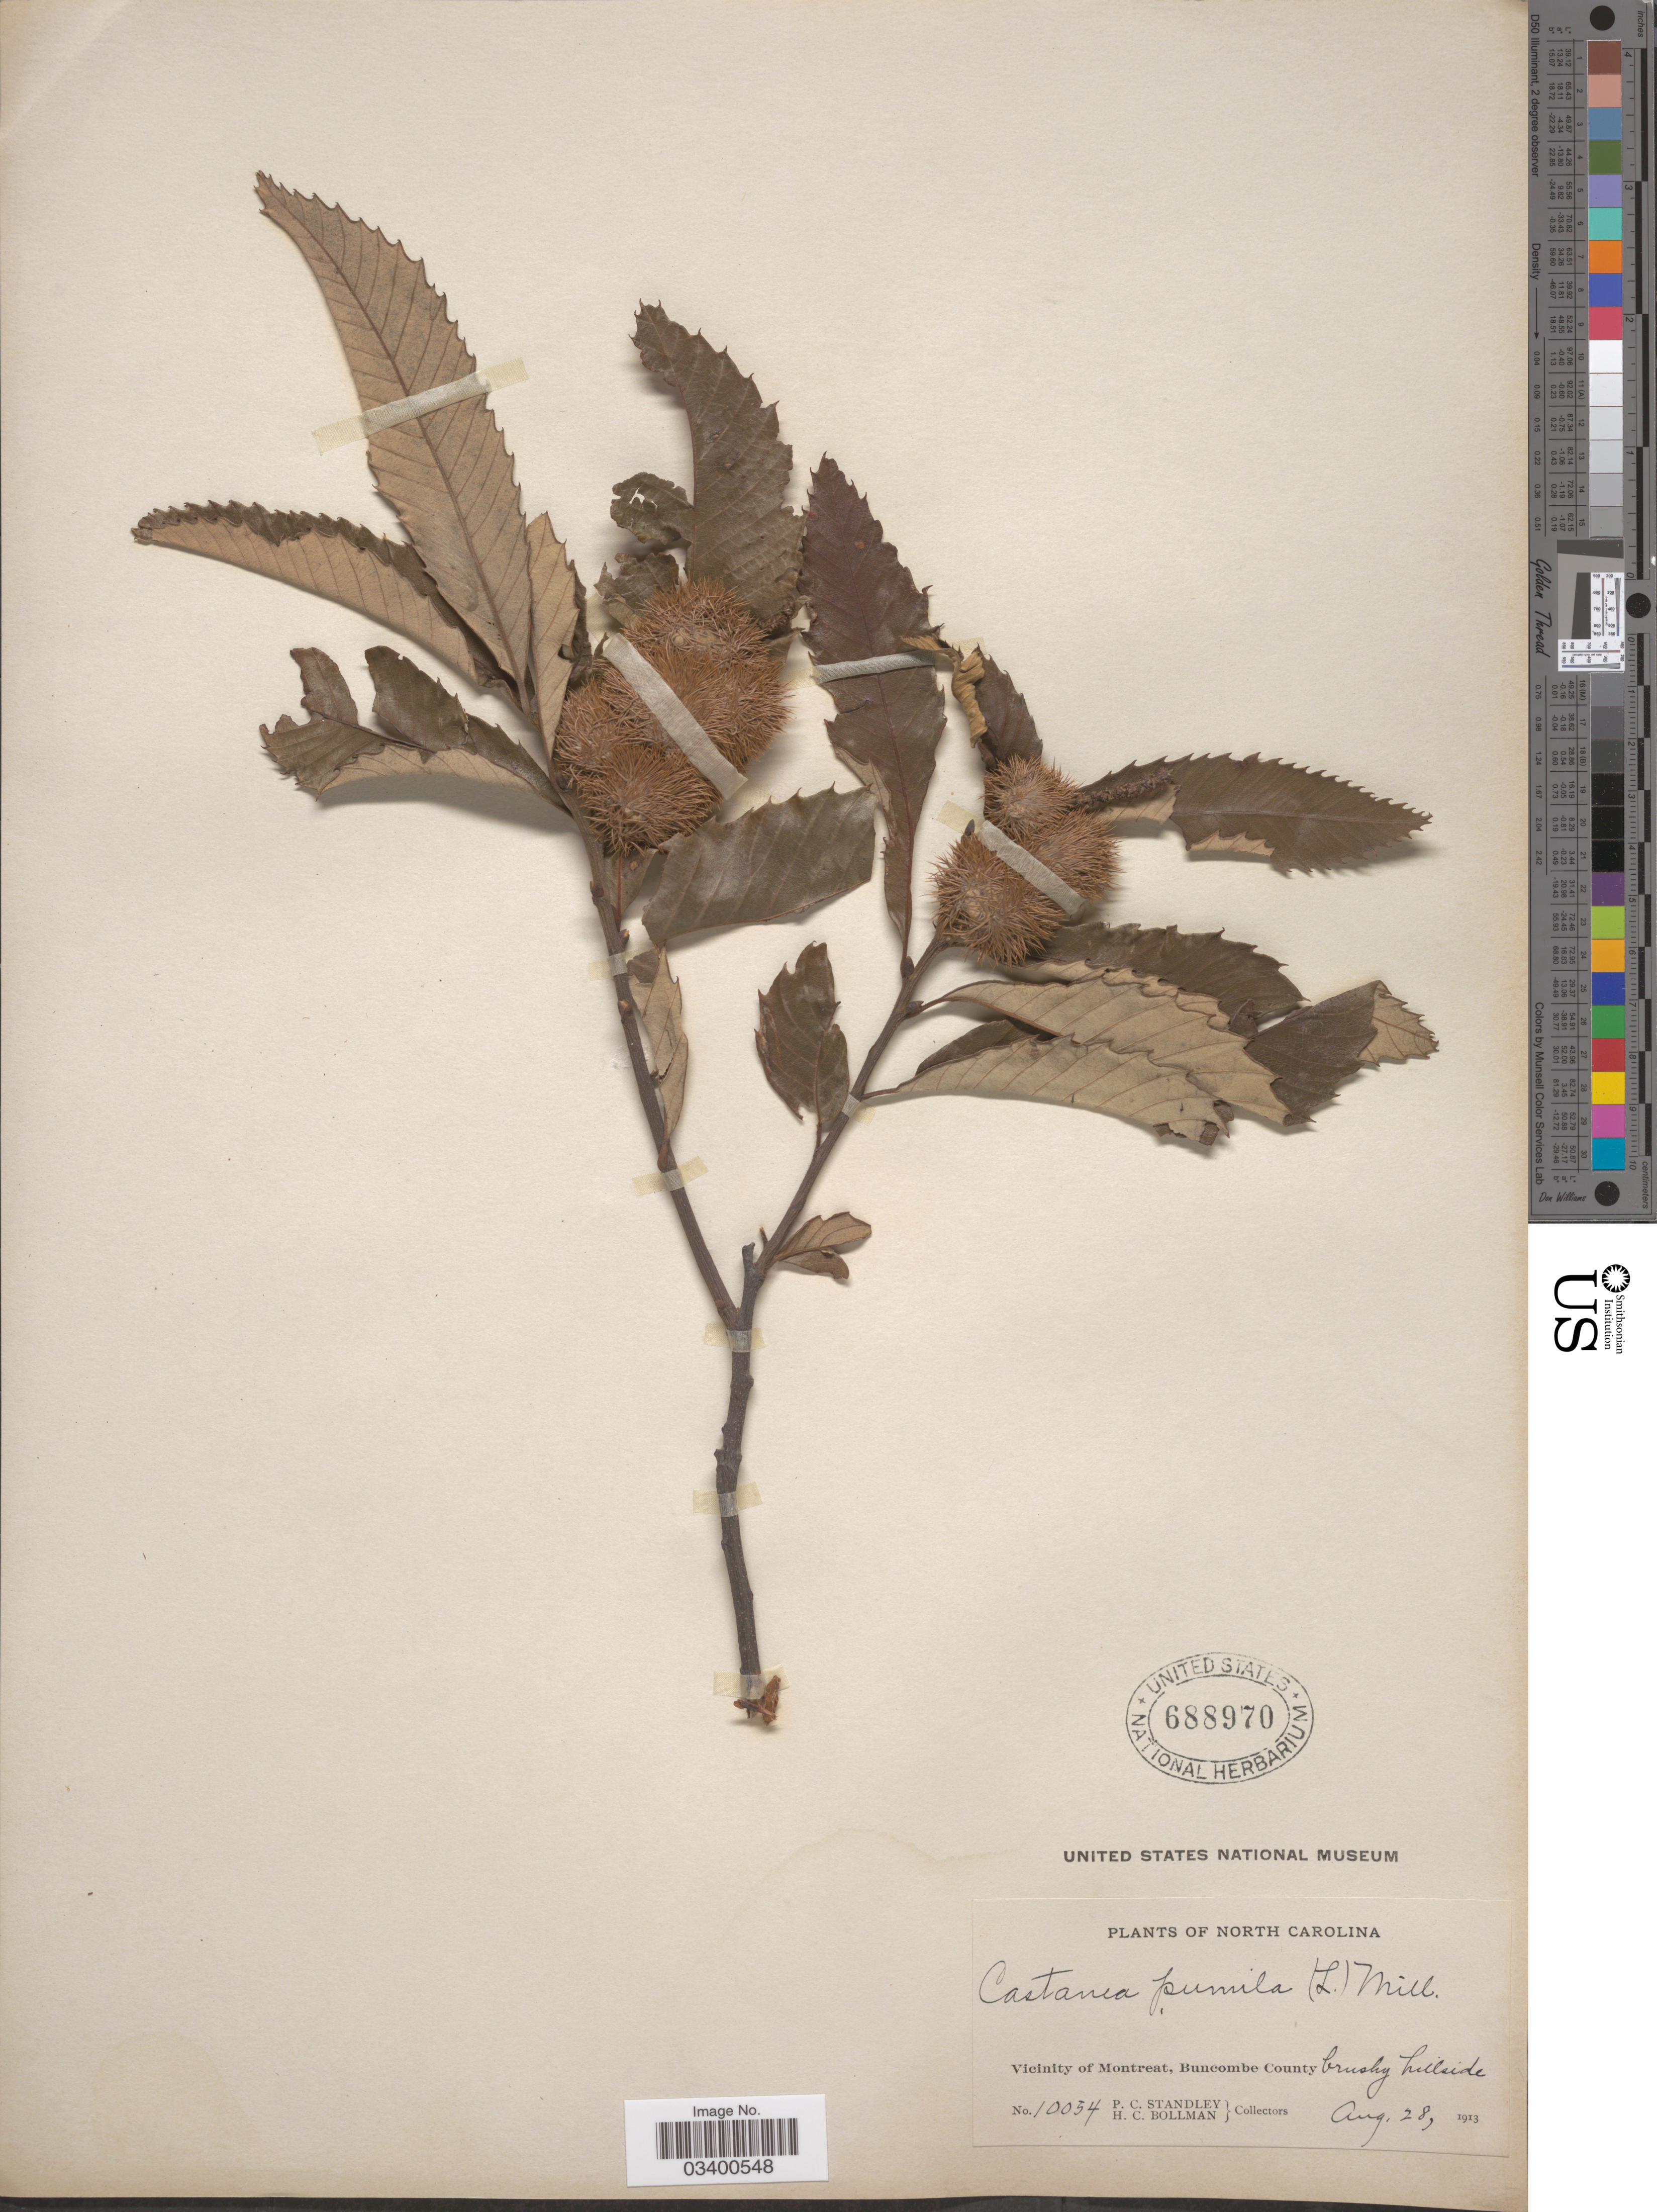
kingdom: Plantae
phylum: Tracheophyta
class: Magnoliopsida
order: Fagales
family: Fagaceae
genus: Castanea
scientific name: Castanea pumila var. pumila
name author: (L.) Mill.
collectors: P. C. Standley & H. C. Bollman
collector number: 10054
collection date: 1913-08-28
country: United States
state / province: North Carolina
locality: Vicinity of Montreat, Buncombe County.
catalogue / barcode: US 688970